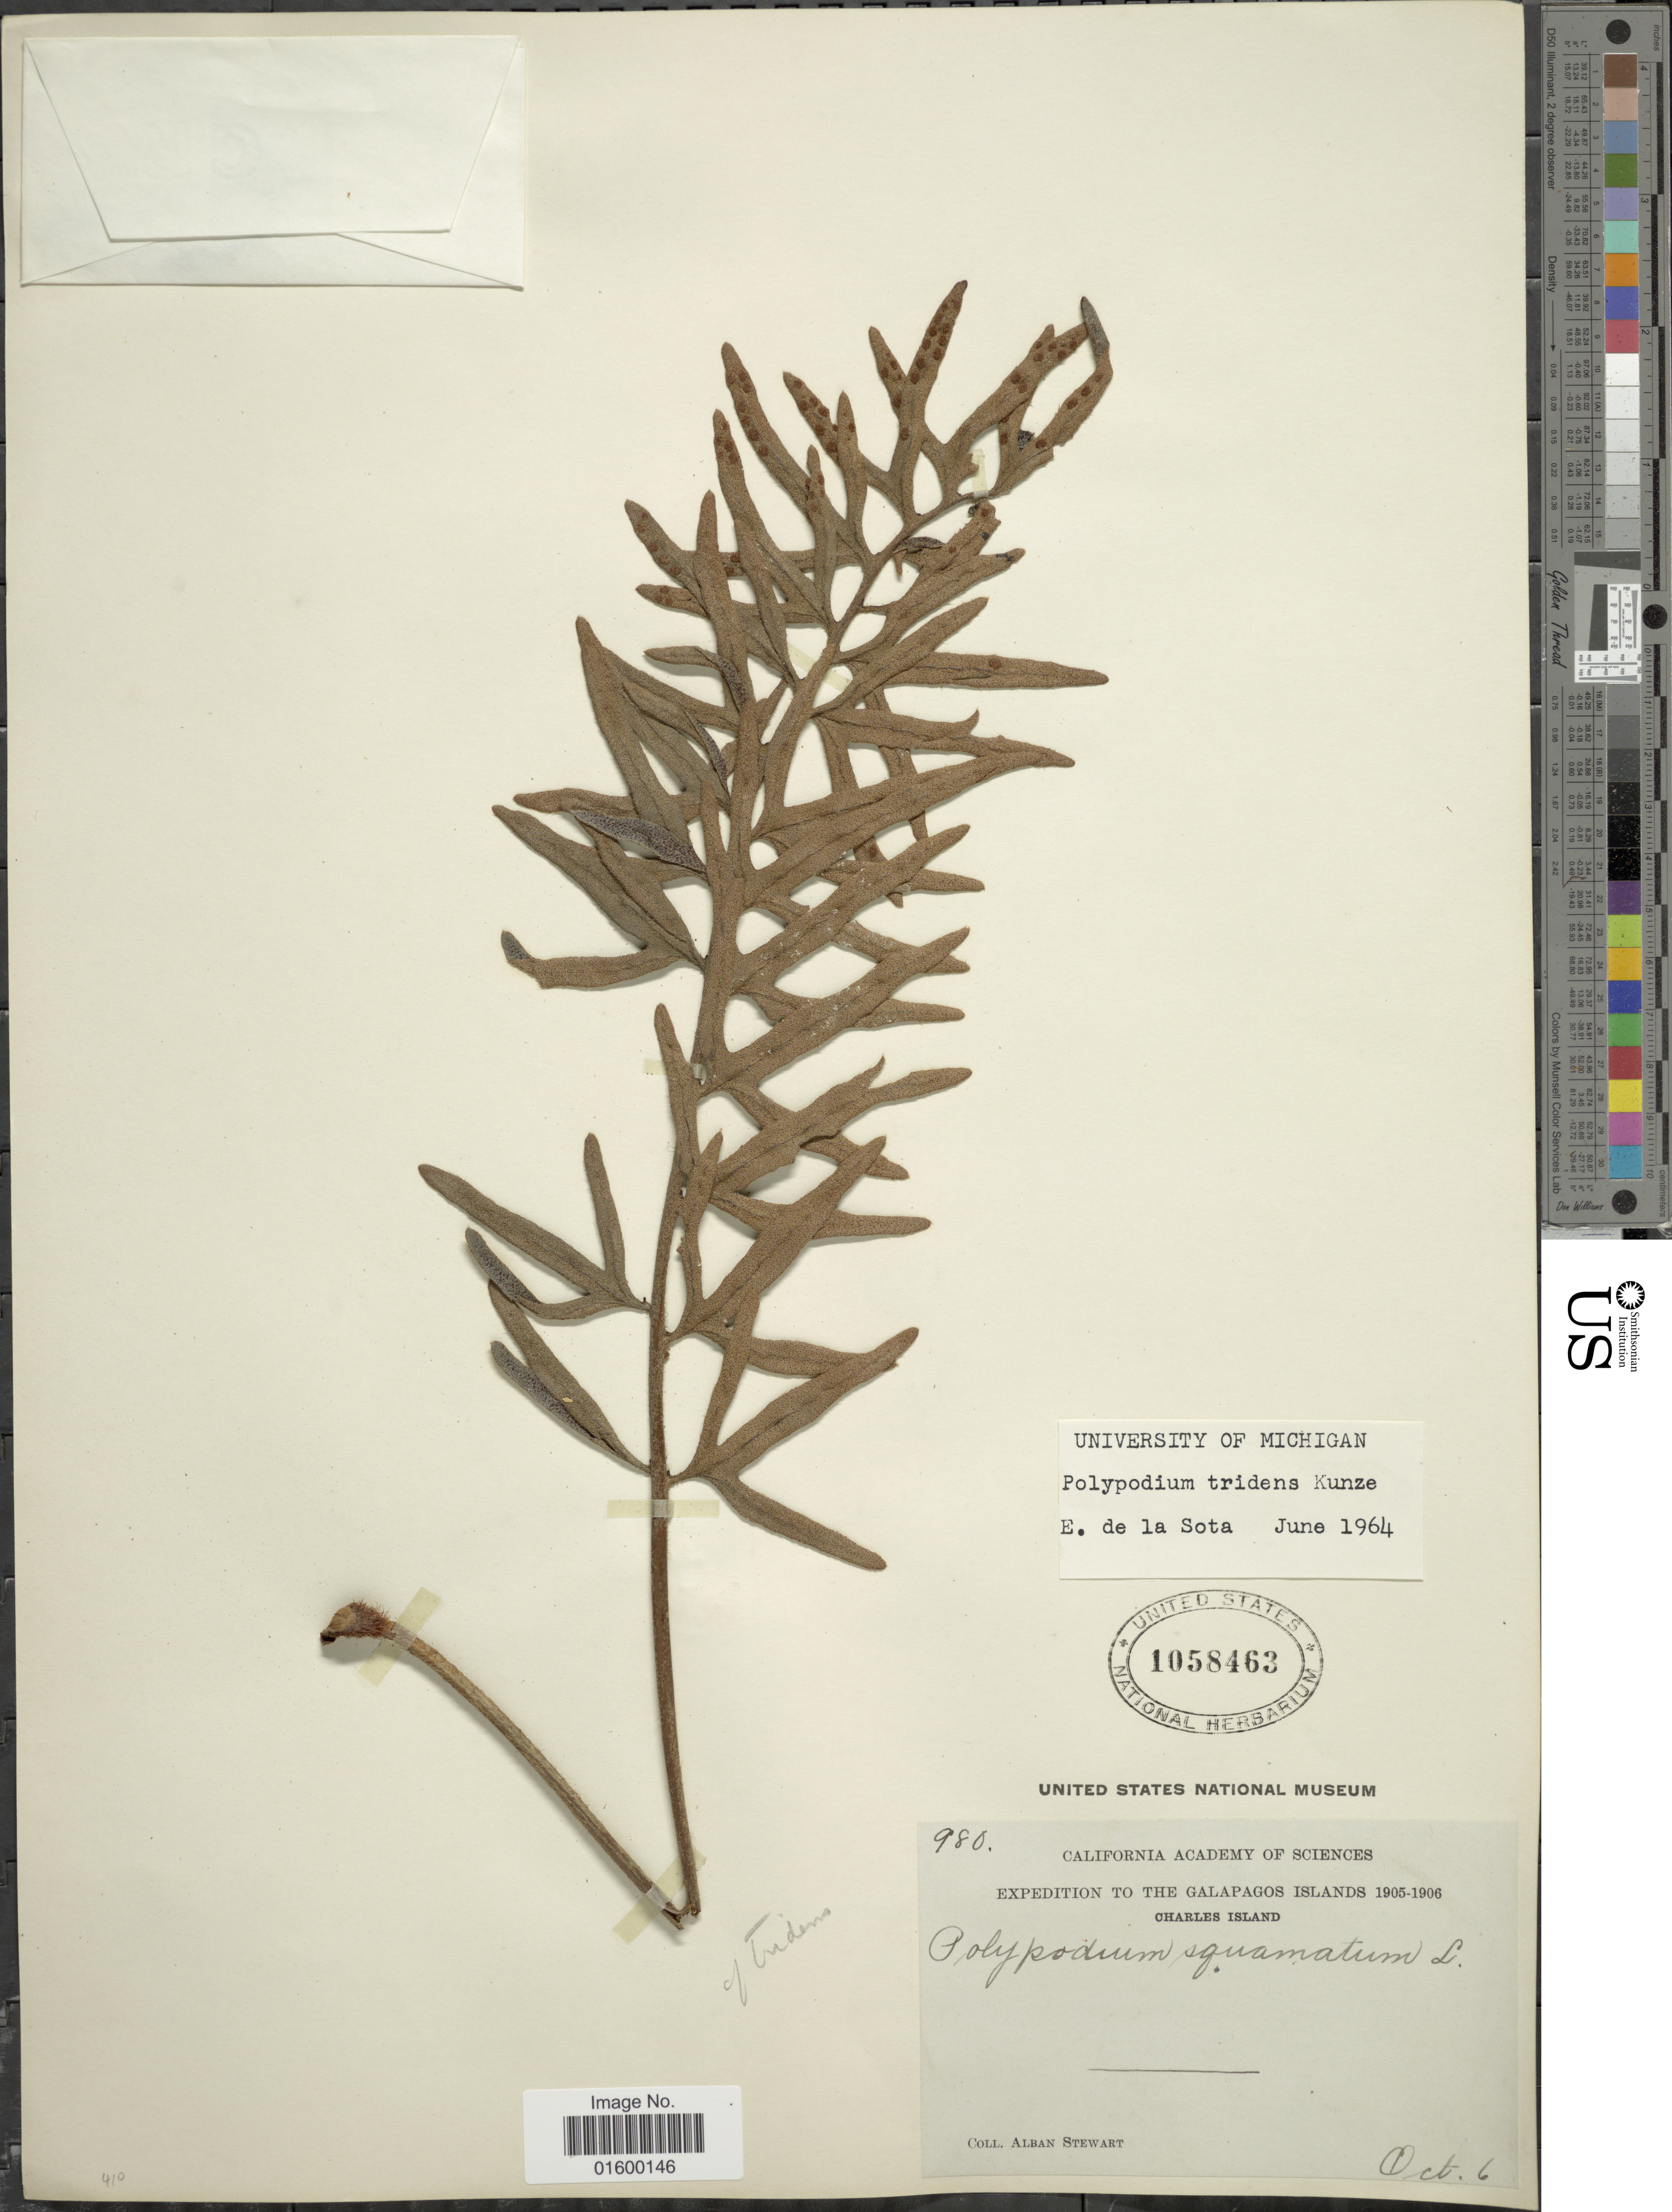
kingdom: Plantae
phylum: Tracheophyta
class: Polypodiopsida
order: Polypodiales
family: Polypodiaceae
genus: Pleopeltis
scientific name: Pleopeltis tridens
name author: J. Sm.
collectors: A. Stewart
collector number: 980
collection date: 1905-10-06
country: Ecuador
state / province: Colón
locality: Galapagos Islands, Charles Island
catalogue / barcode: US 1058463